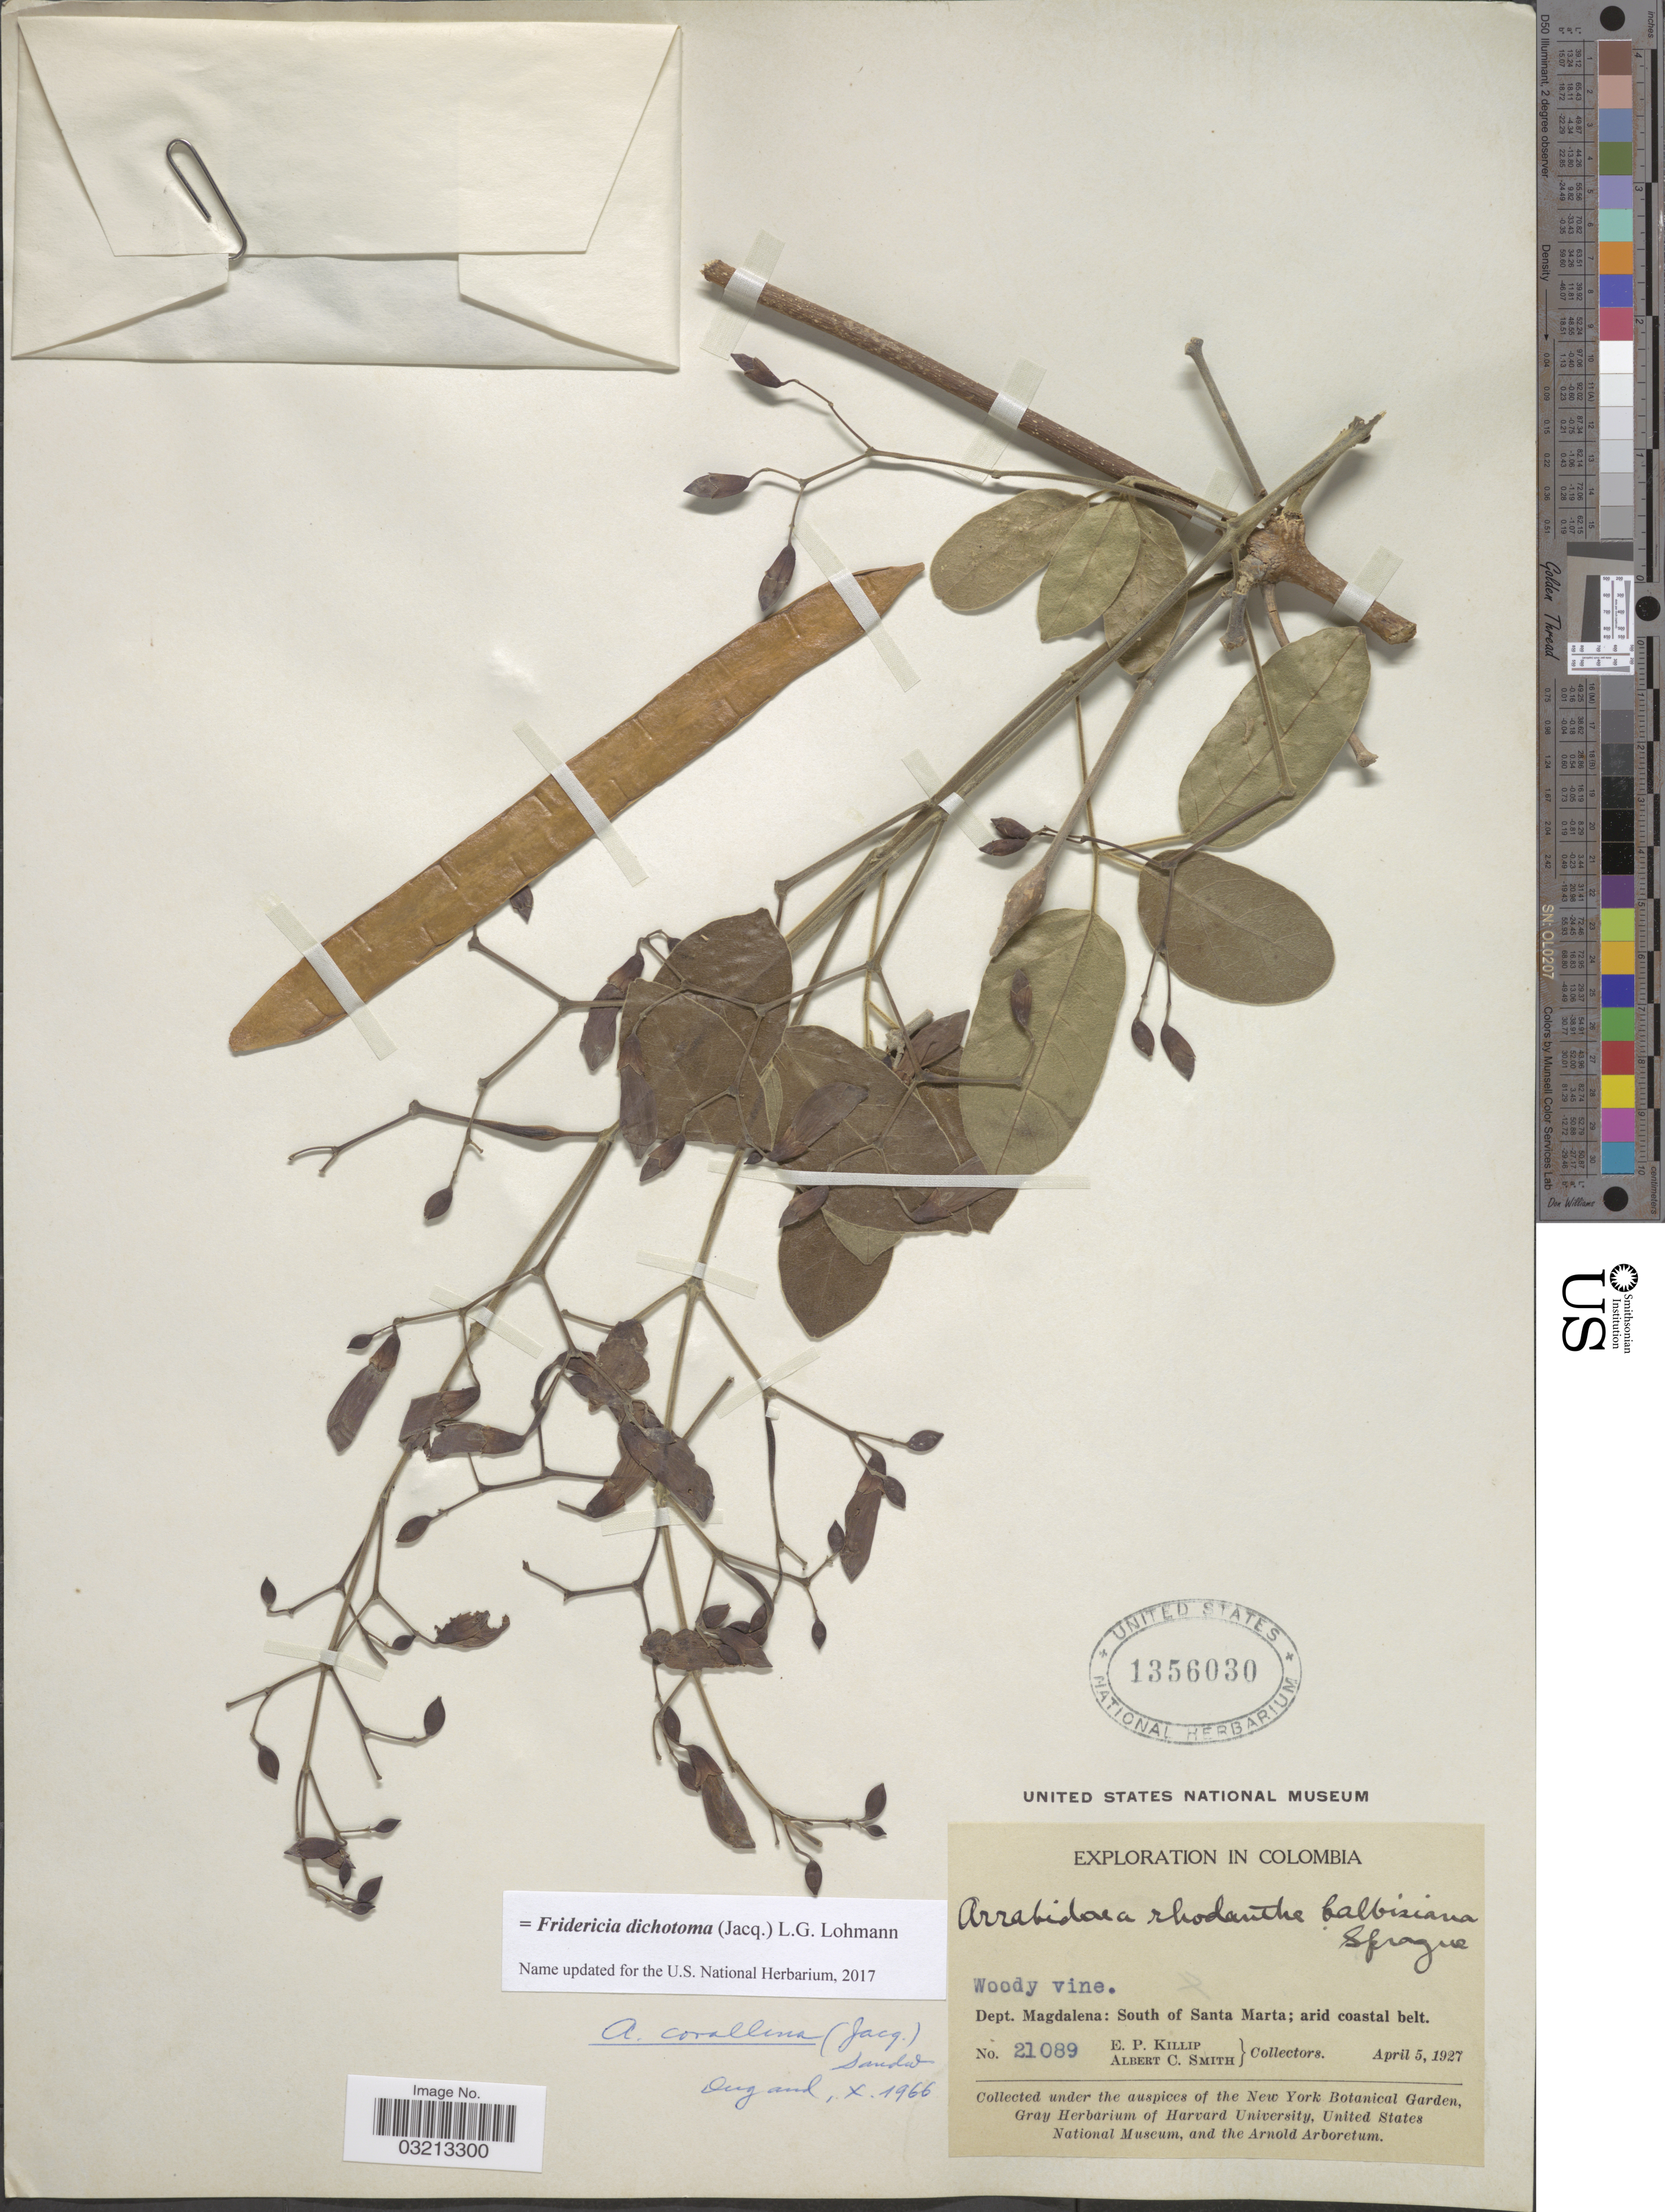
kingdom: Plantae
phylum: Tracheophyta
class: Magnoliopsida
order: Lamiales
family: Bignoniaceae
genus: Fridericia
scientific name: Fridericia dichotoma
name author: (Jacq.) L.G. Lohmann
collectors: E. P. Killip & A. C. Smith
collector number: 21089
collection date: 1927-04-05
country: Colombia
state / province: Magdalena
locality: Dept. Magdalena: South of Santa Marta.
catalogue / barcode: US 1356030